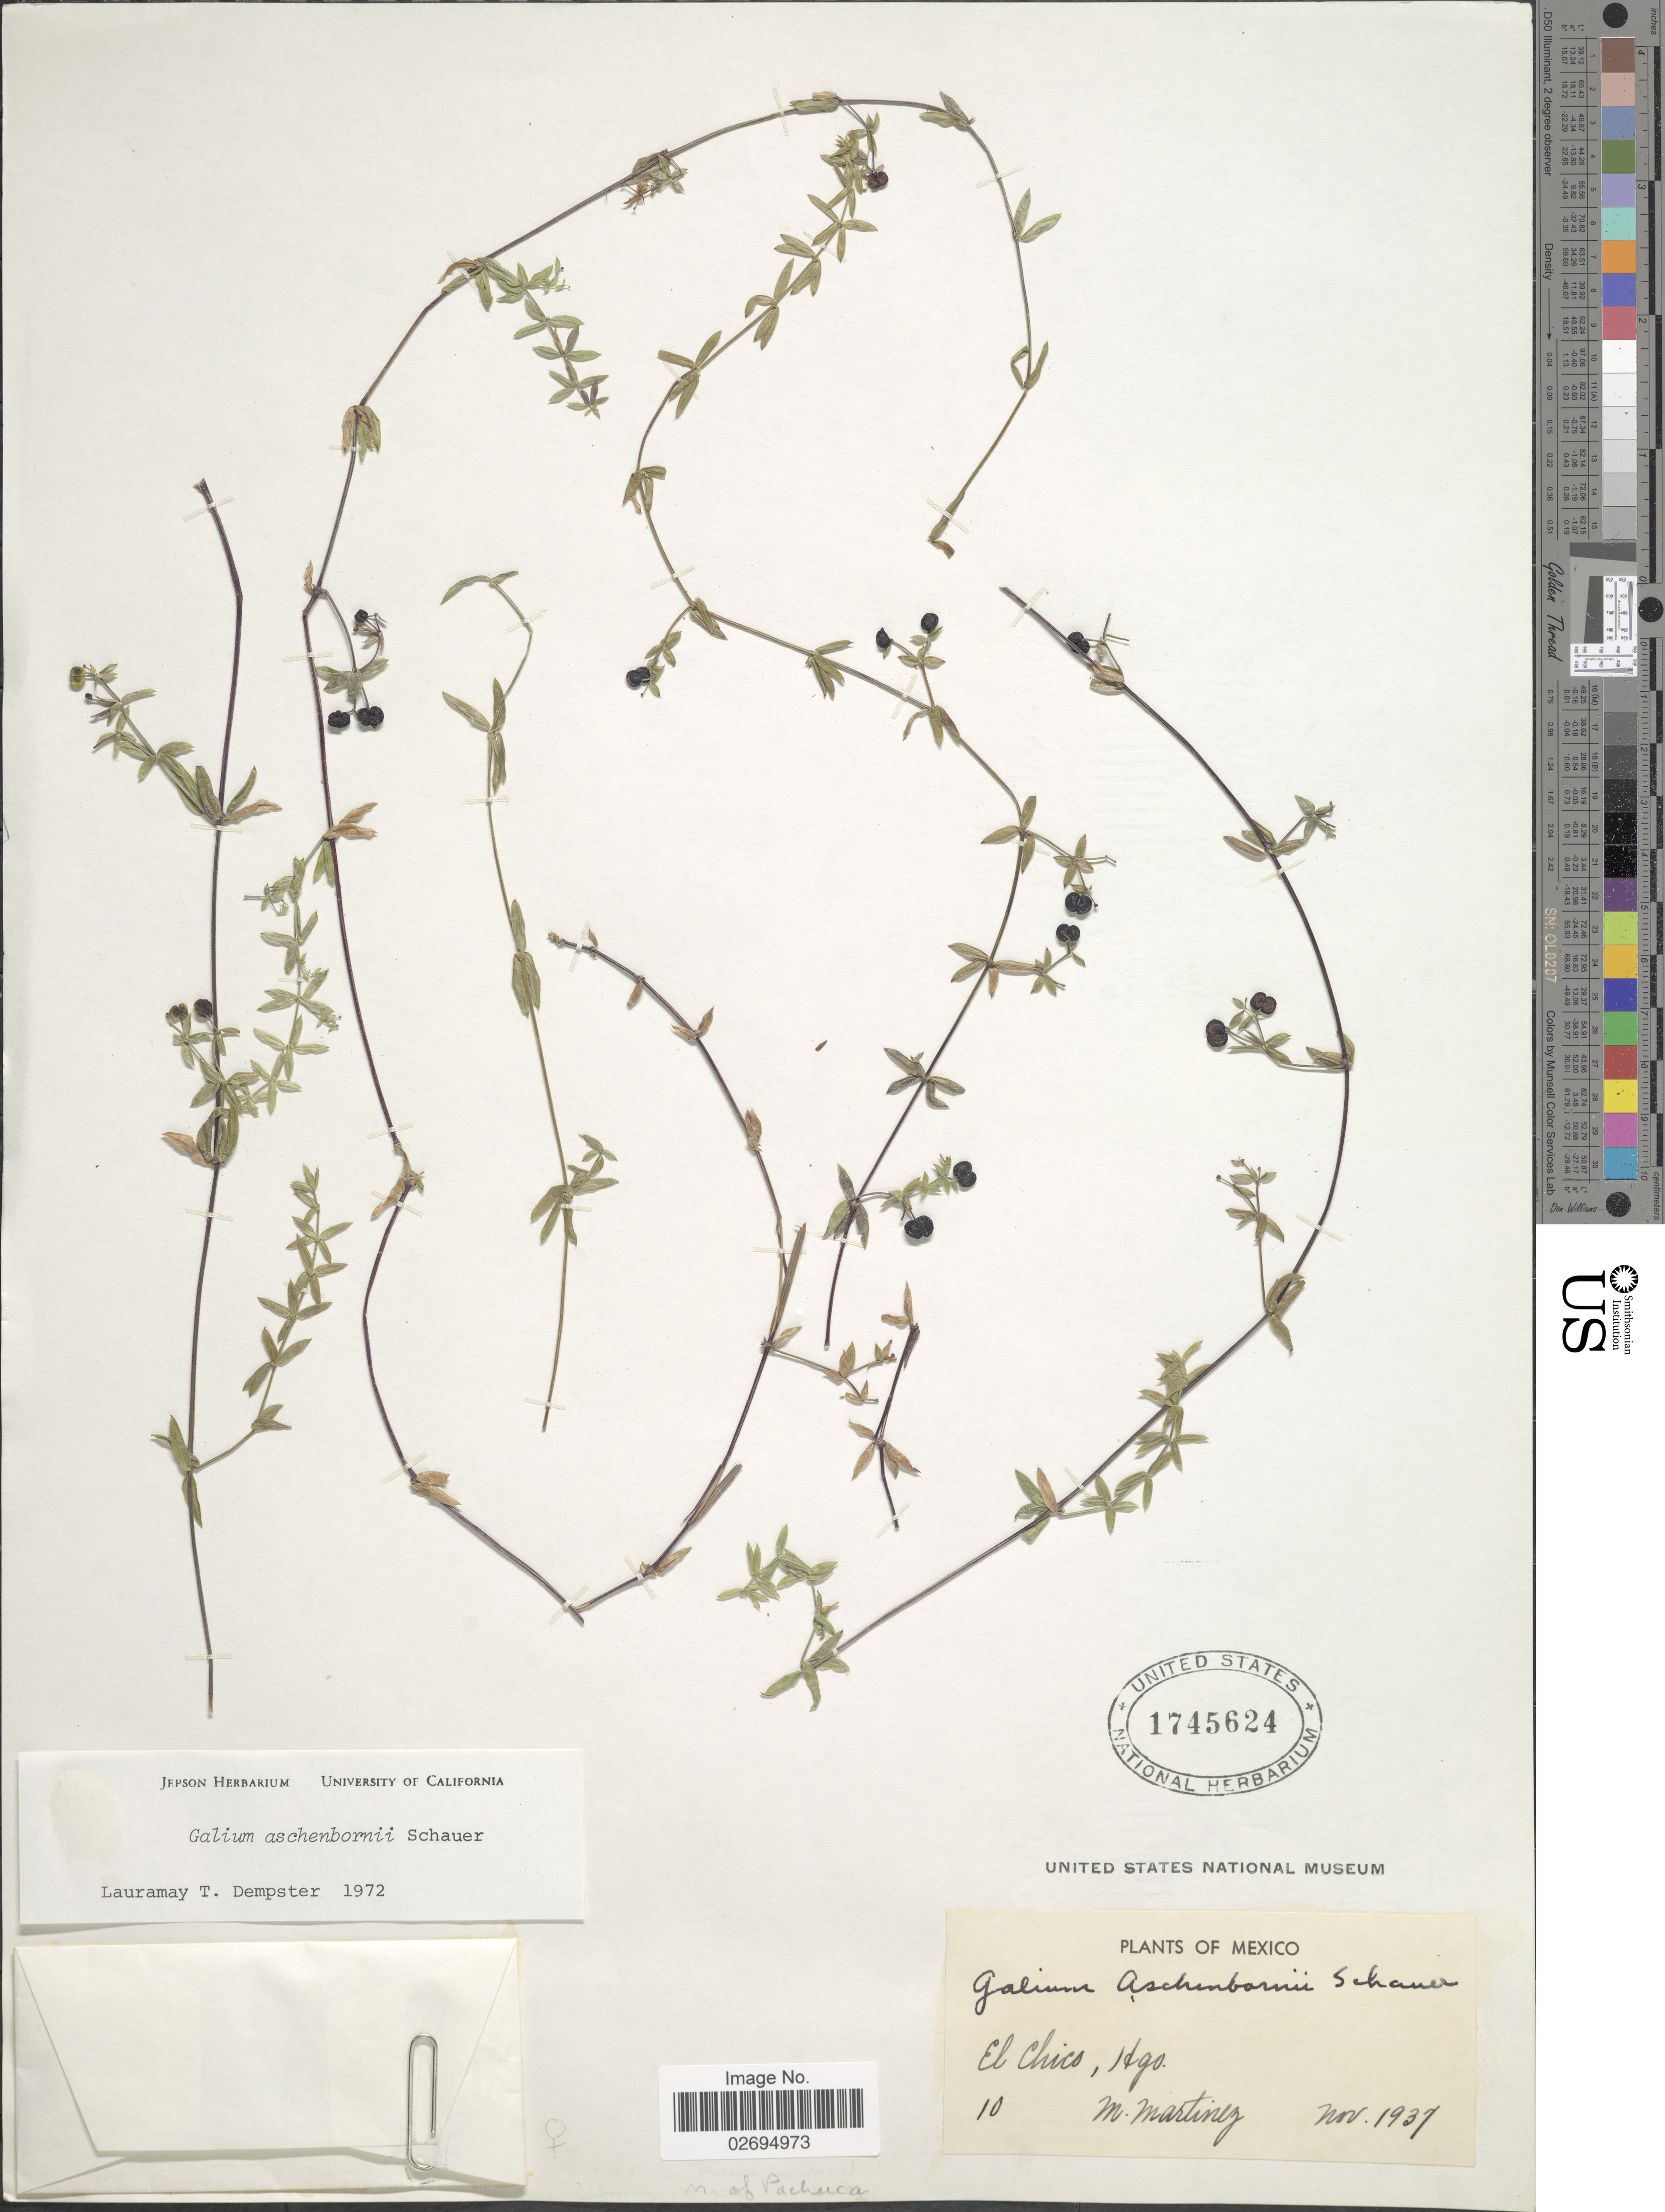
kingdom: Plantae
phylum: Tracheophyta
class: Magnoliopsida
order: Gentianales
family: Rubiaceae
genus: Galium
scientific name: Galium aschenbornii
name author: Schauer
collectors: M. Martinez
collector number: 10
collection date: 1937-11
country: Mexico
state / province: Hidalgo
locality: El Chico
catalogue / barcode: US 1745624